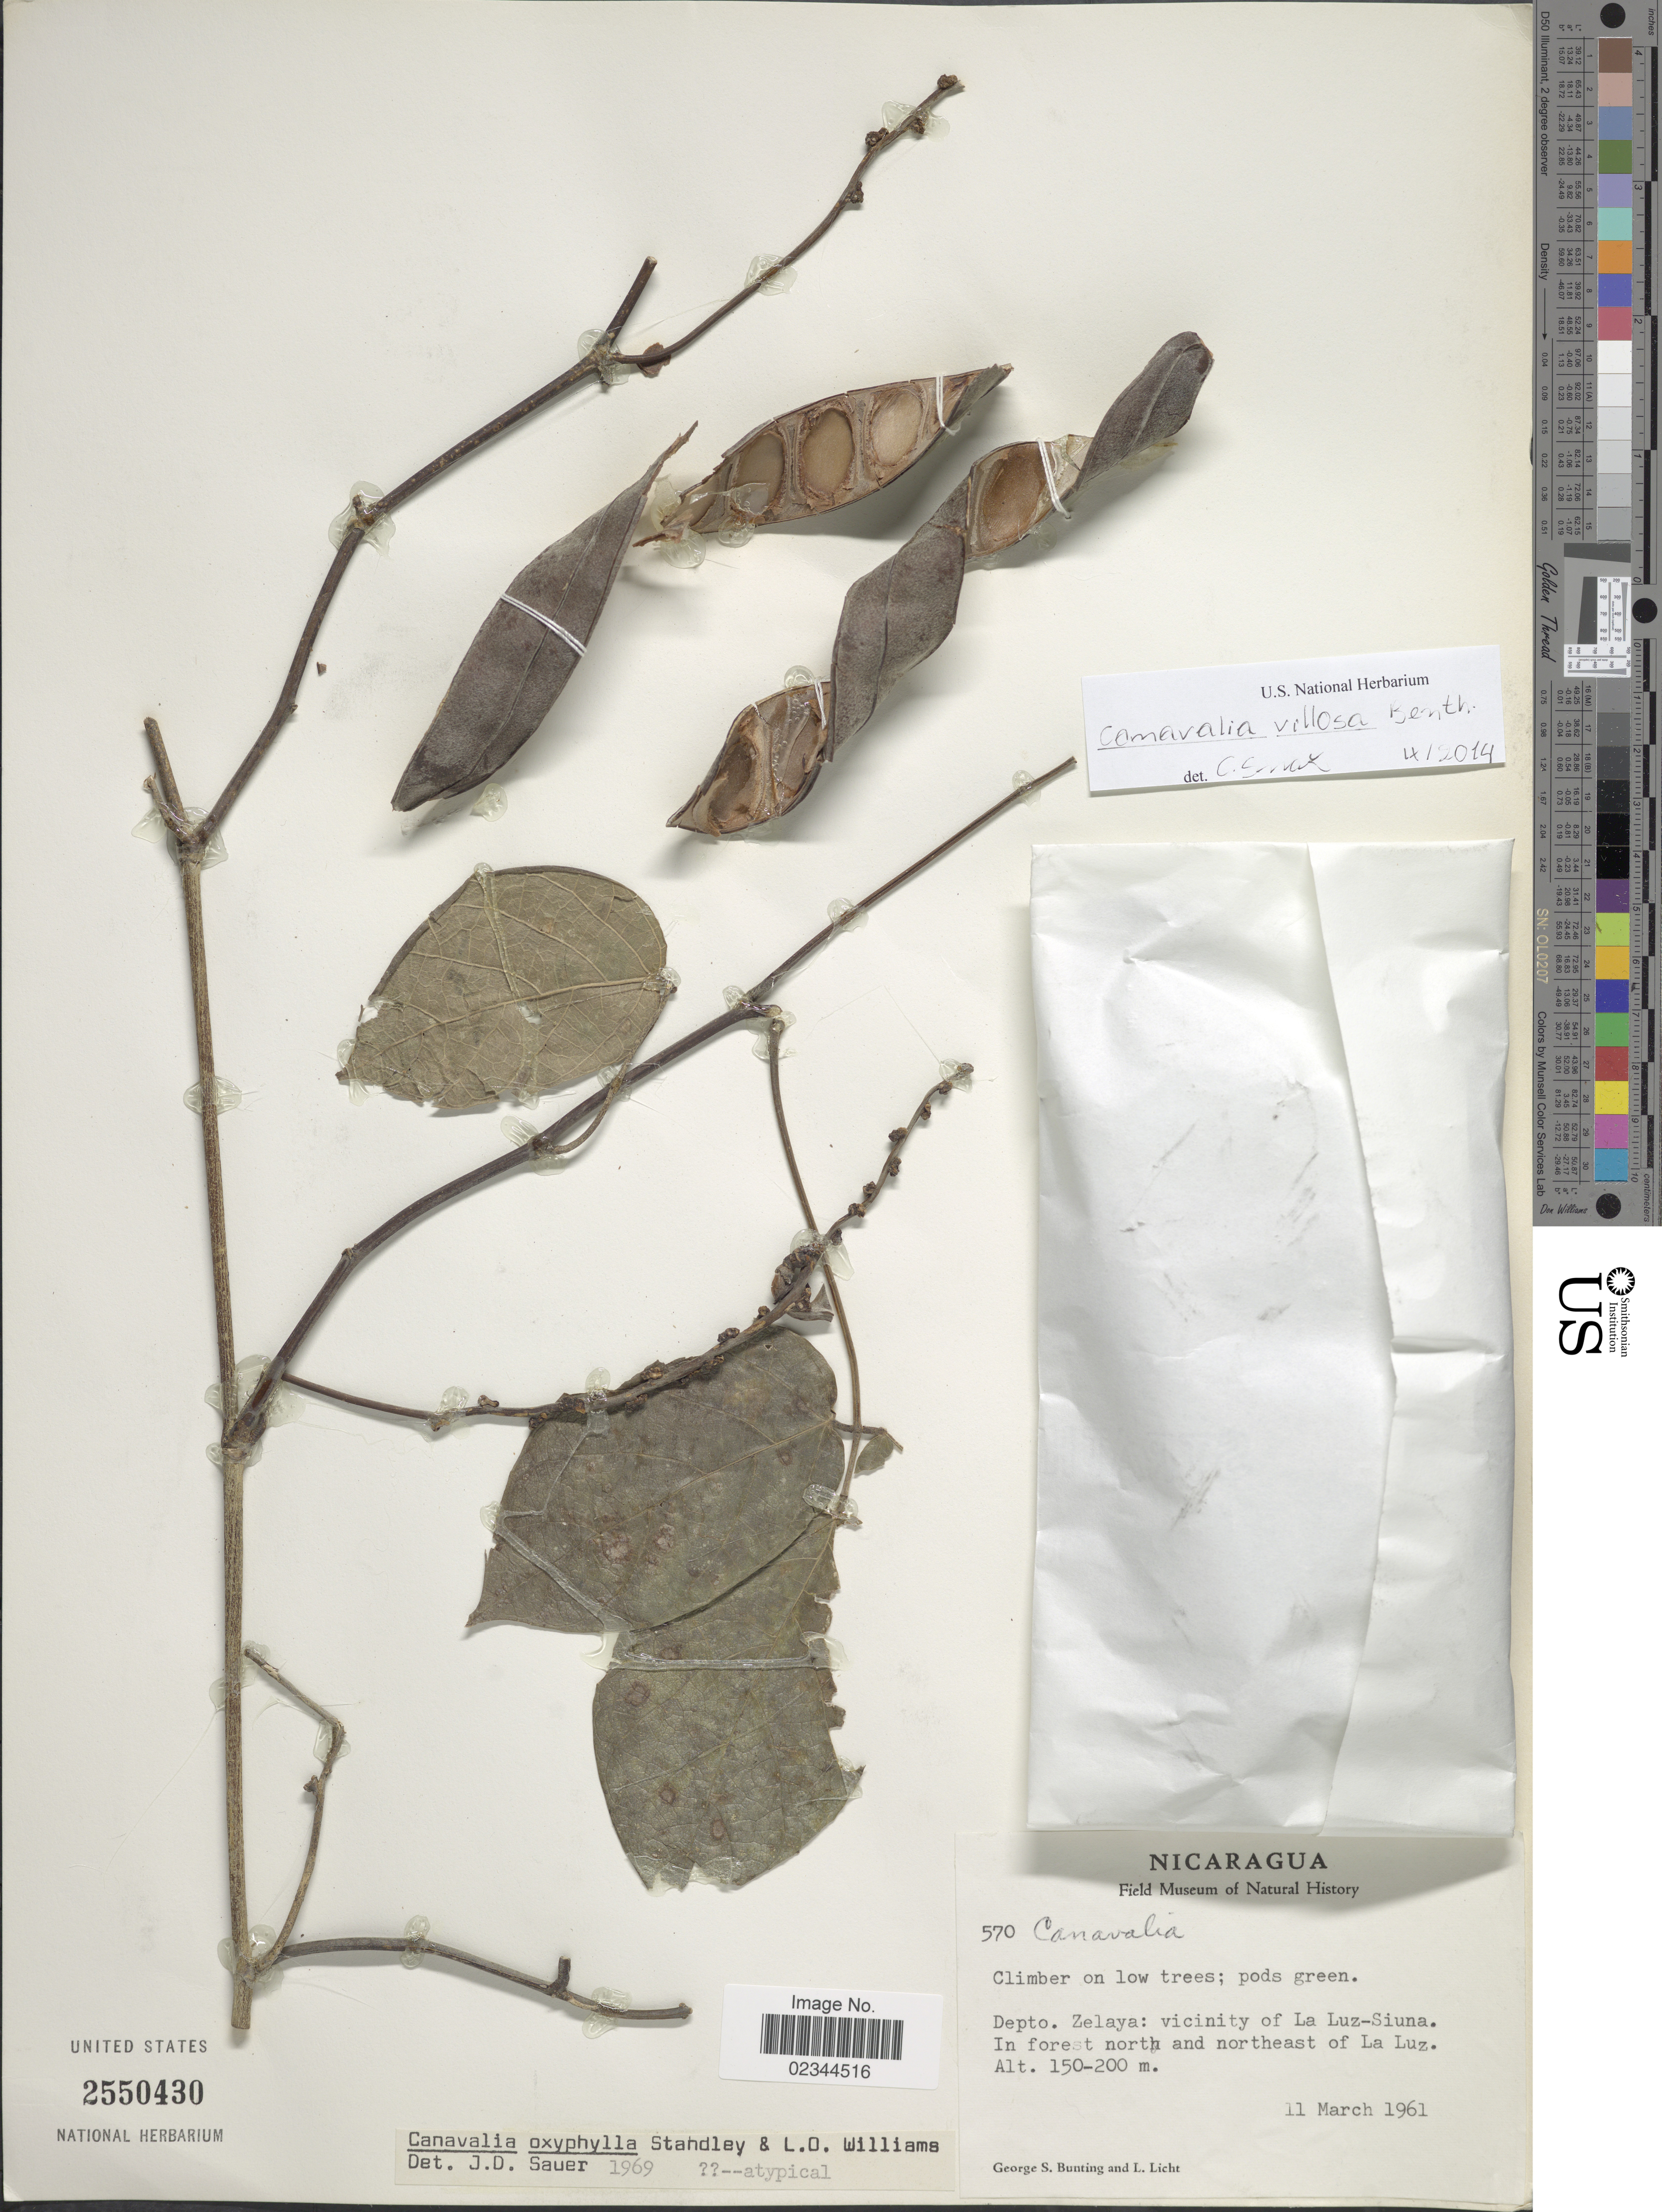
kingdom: Plantae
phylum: Tracheophyta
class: Magnoliopsida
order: Fabales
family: Fabaceae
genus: Canavalia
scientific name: Canavalia villosa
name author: Benth.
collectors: G. S. Bunting & L. Licht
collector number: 570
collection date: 1961-03-11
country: Nicaragua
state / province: Atlantico Norte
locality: Vicinity of La Luz-Siuna, north and northeast of La Luz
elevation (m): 150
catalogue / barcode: US 2550430